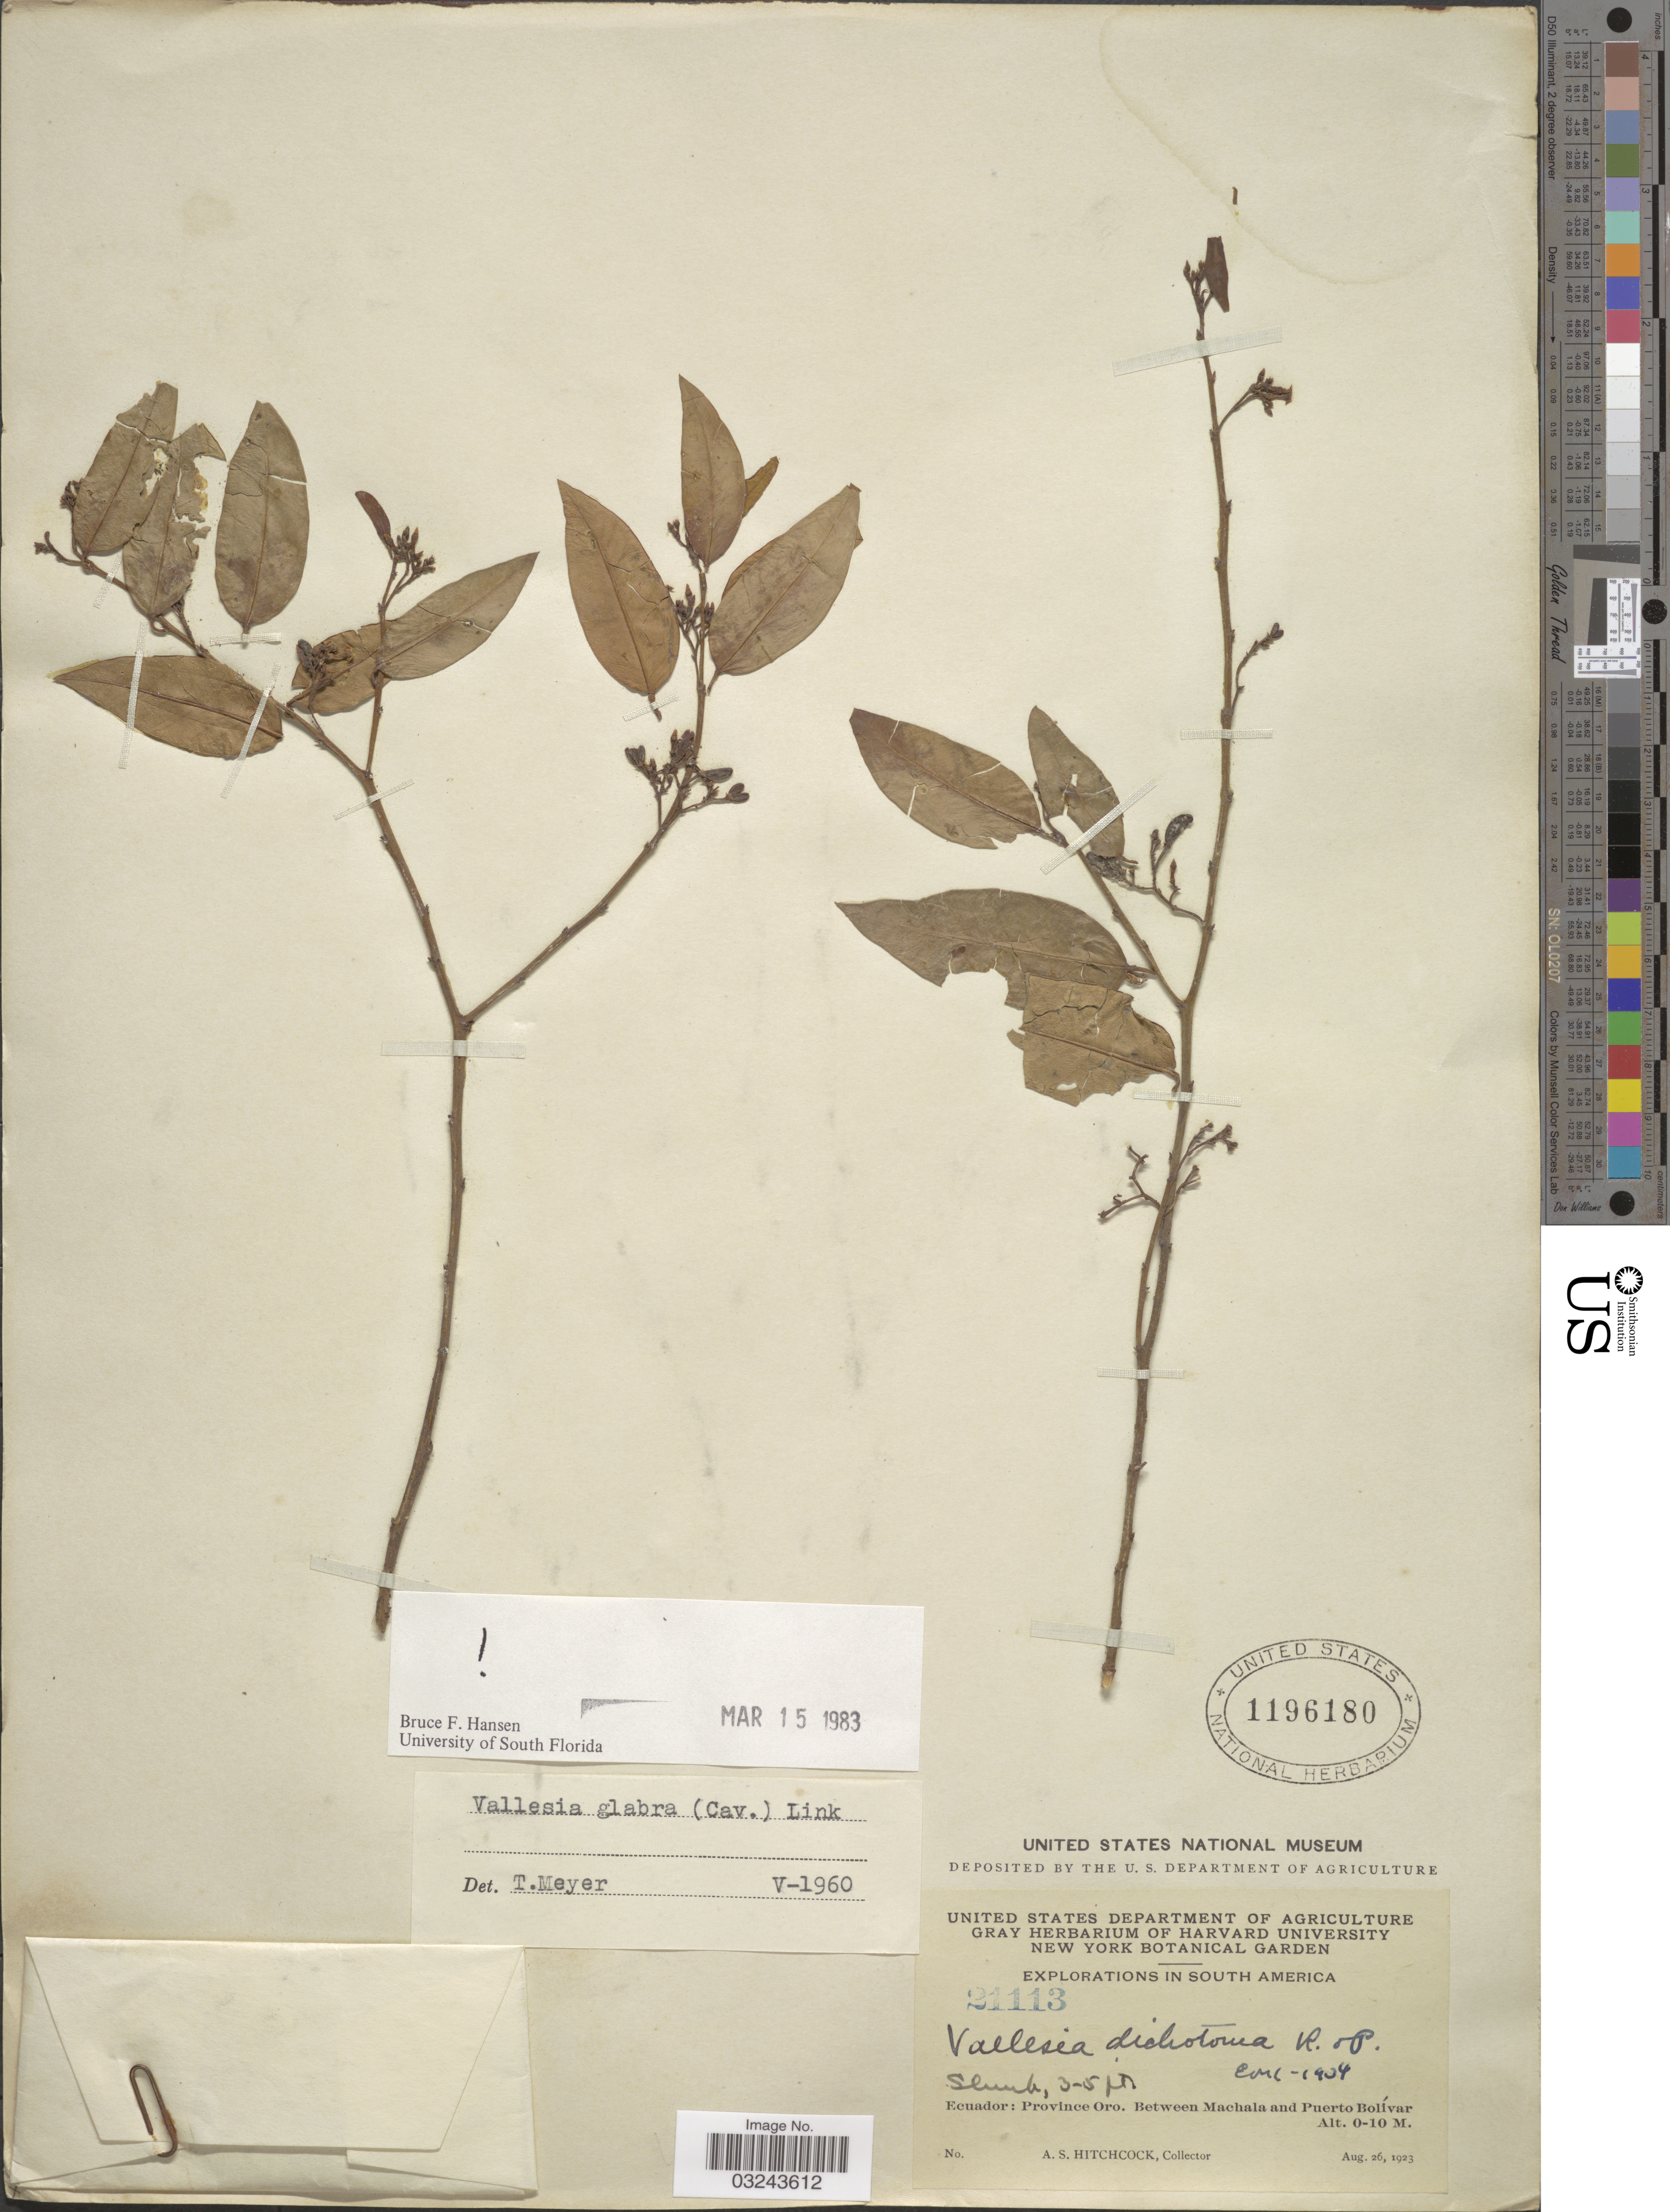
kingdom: Plantae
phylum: Tracheophyta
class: Magnoliopsida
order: Gentianales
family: Apocynaceae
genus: Vallesia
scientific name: Vallesia glabra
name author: (Cav.) Link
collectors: A. S. Hitchcock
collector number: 21113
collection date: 1923-08-26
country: Ecuador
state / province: El Oro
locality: Province Oro, Between Machala and Puerto Bolívar.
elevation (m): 0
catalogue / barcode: US 1196180